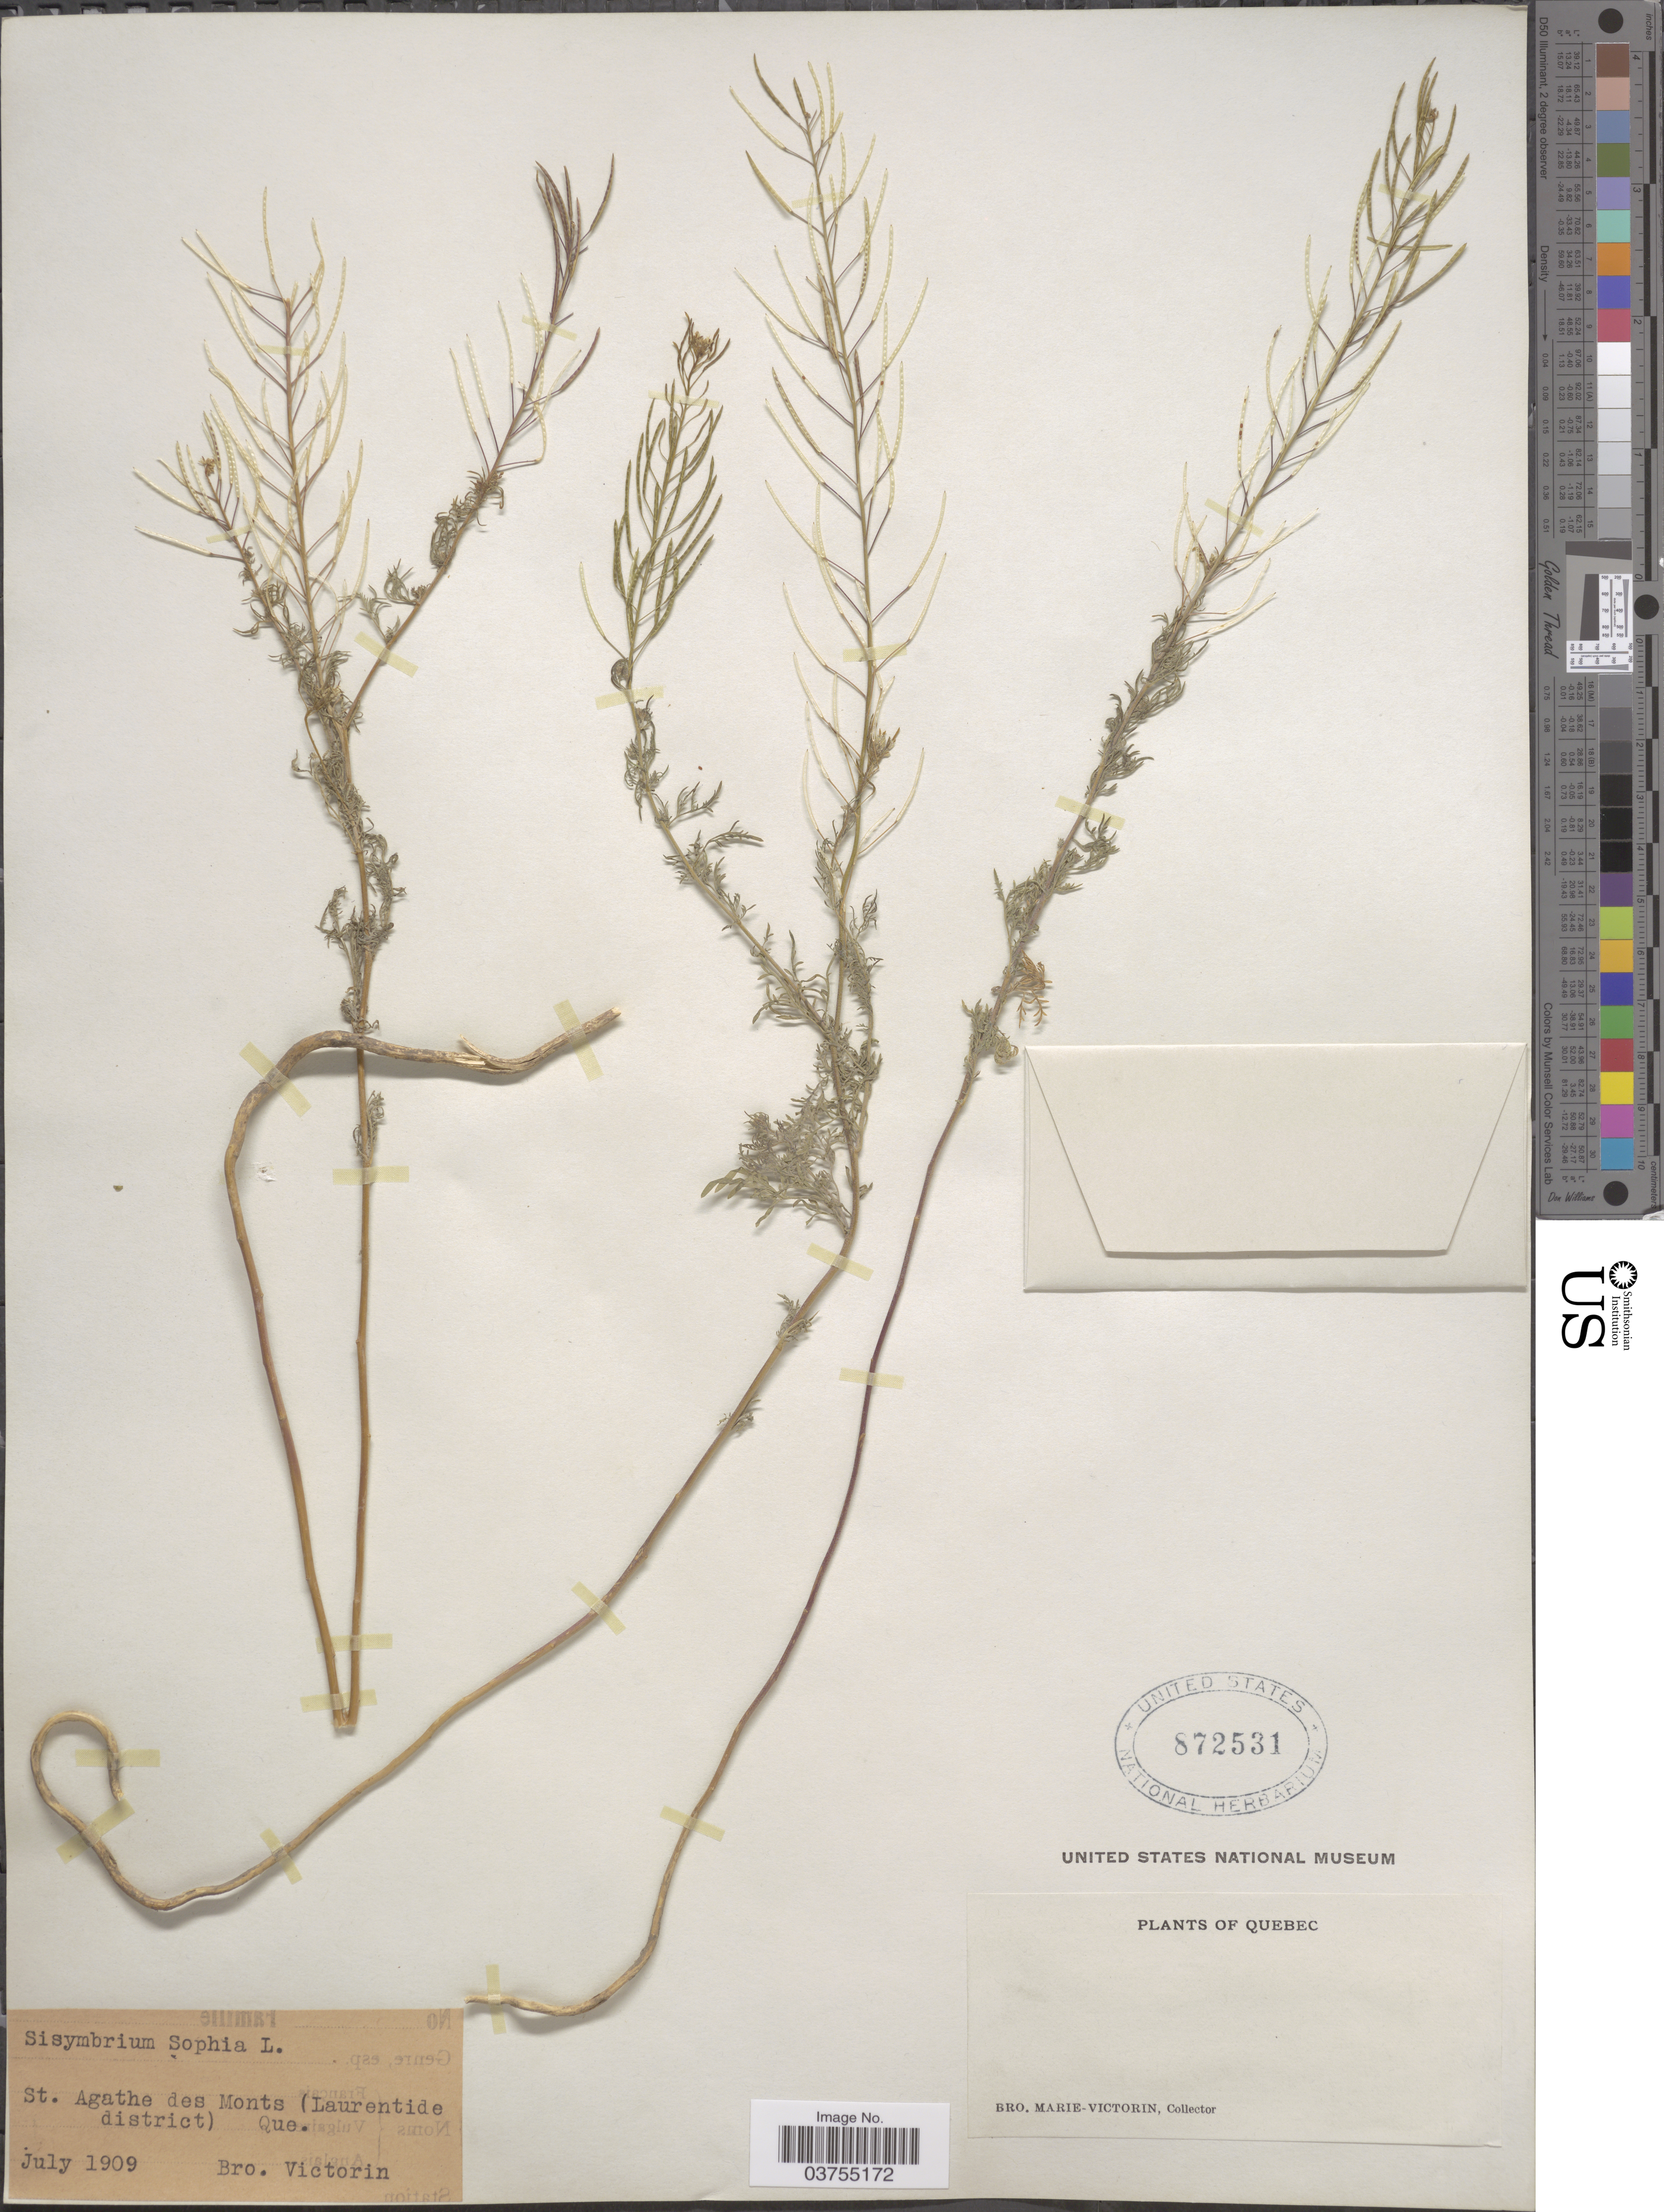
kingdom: Plantae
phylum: Tracheophyta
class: Magnoliopsida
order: Brassicales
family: Brassicaceae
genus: Descurainia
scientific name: Descurainia sophia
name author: (L.) Webb ex Prantl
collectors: Fr. Marie-Victorin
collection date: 1909-07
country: Canada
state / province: Quebec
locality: St. Agathe des Monts (Laurentide district).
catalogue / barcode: US 872531